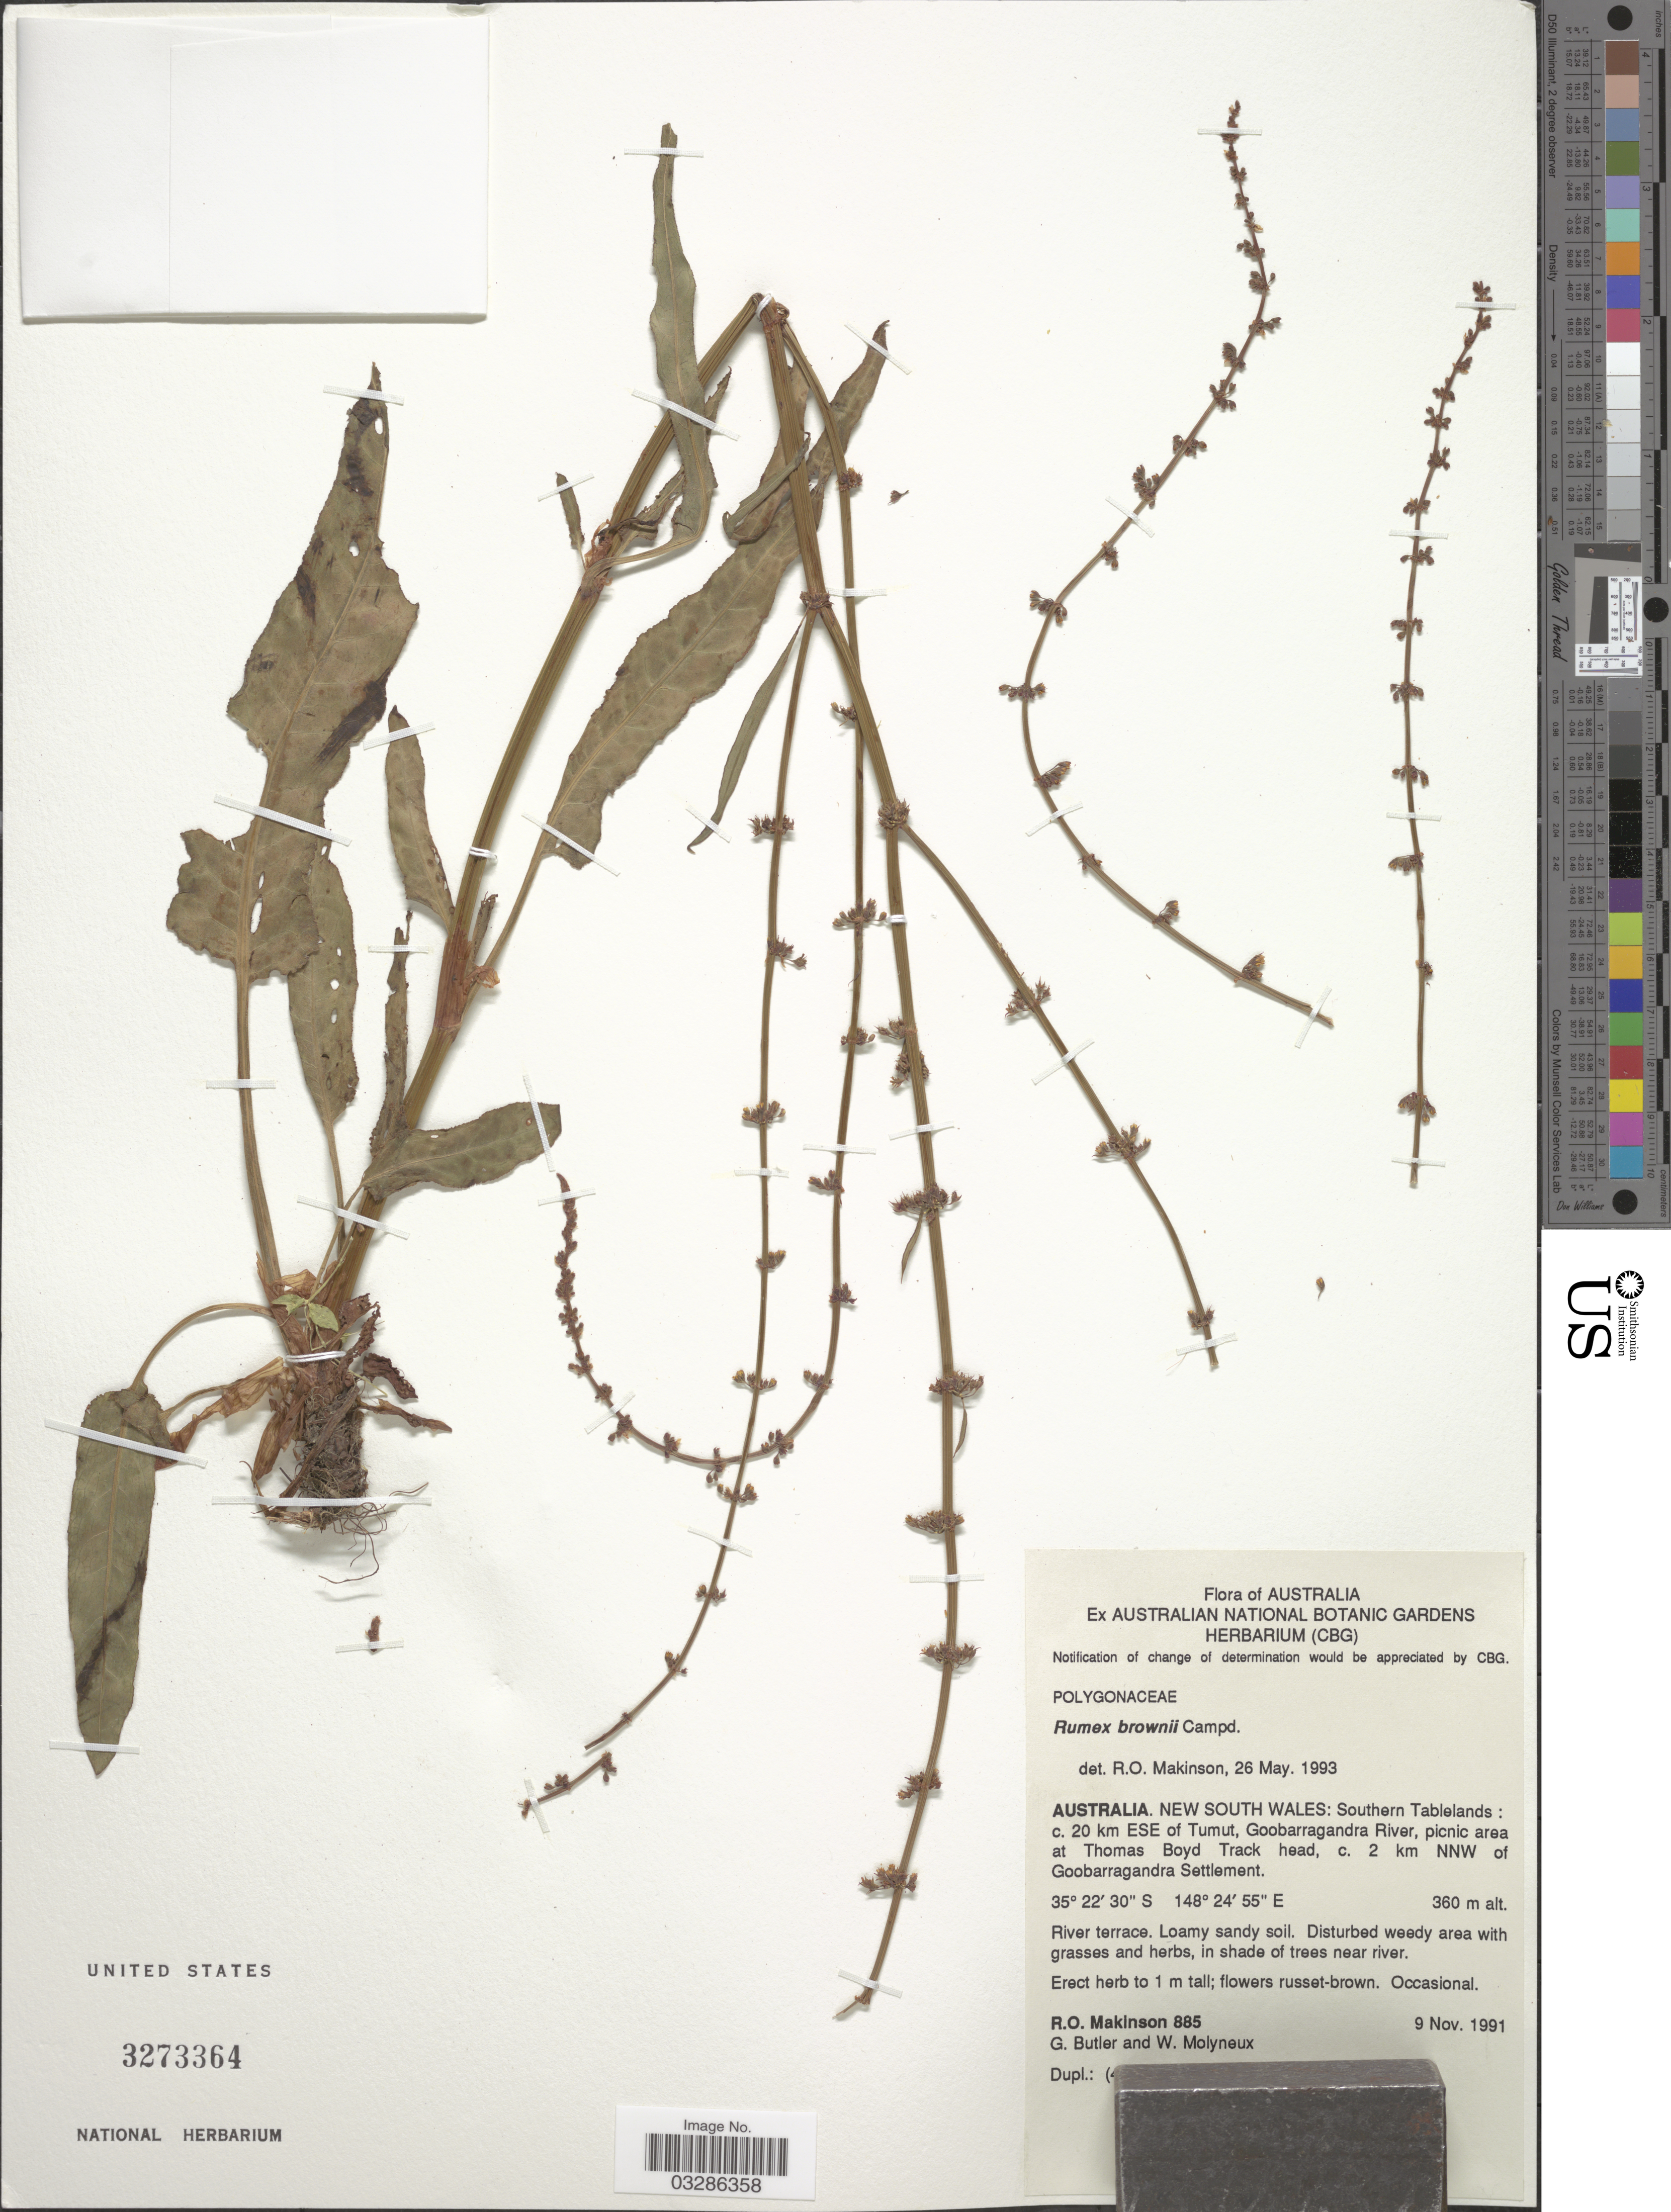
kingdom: Plantae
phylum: Tracheophyta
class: Magnoliopsida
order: Caryophyllales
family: Polygonaceae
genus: Rumex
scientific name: Rumex brownii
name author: Campd.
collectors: R. Makinson, G. D. Butler & W. Molyneux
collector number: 885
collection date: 1991-11-09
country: Australia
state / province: New South Wales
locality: Southern Tablelands: c. 20 km ESE of Tumut, Goobarragandra River, picnic area at Thomas Boyd Track head, c. 2 km NNW of Goobarragandra Settlement.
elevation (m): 360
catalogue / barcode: US 3273364